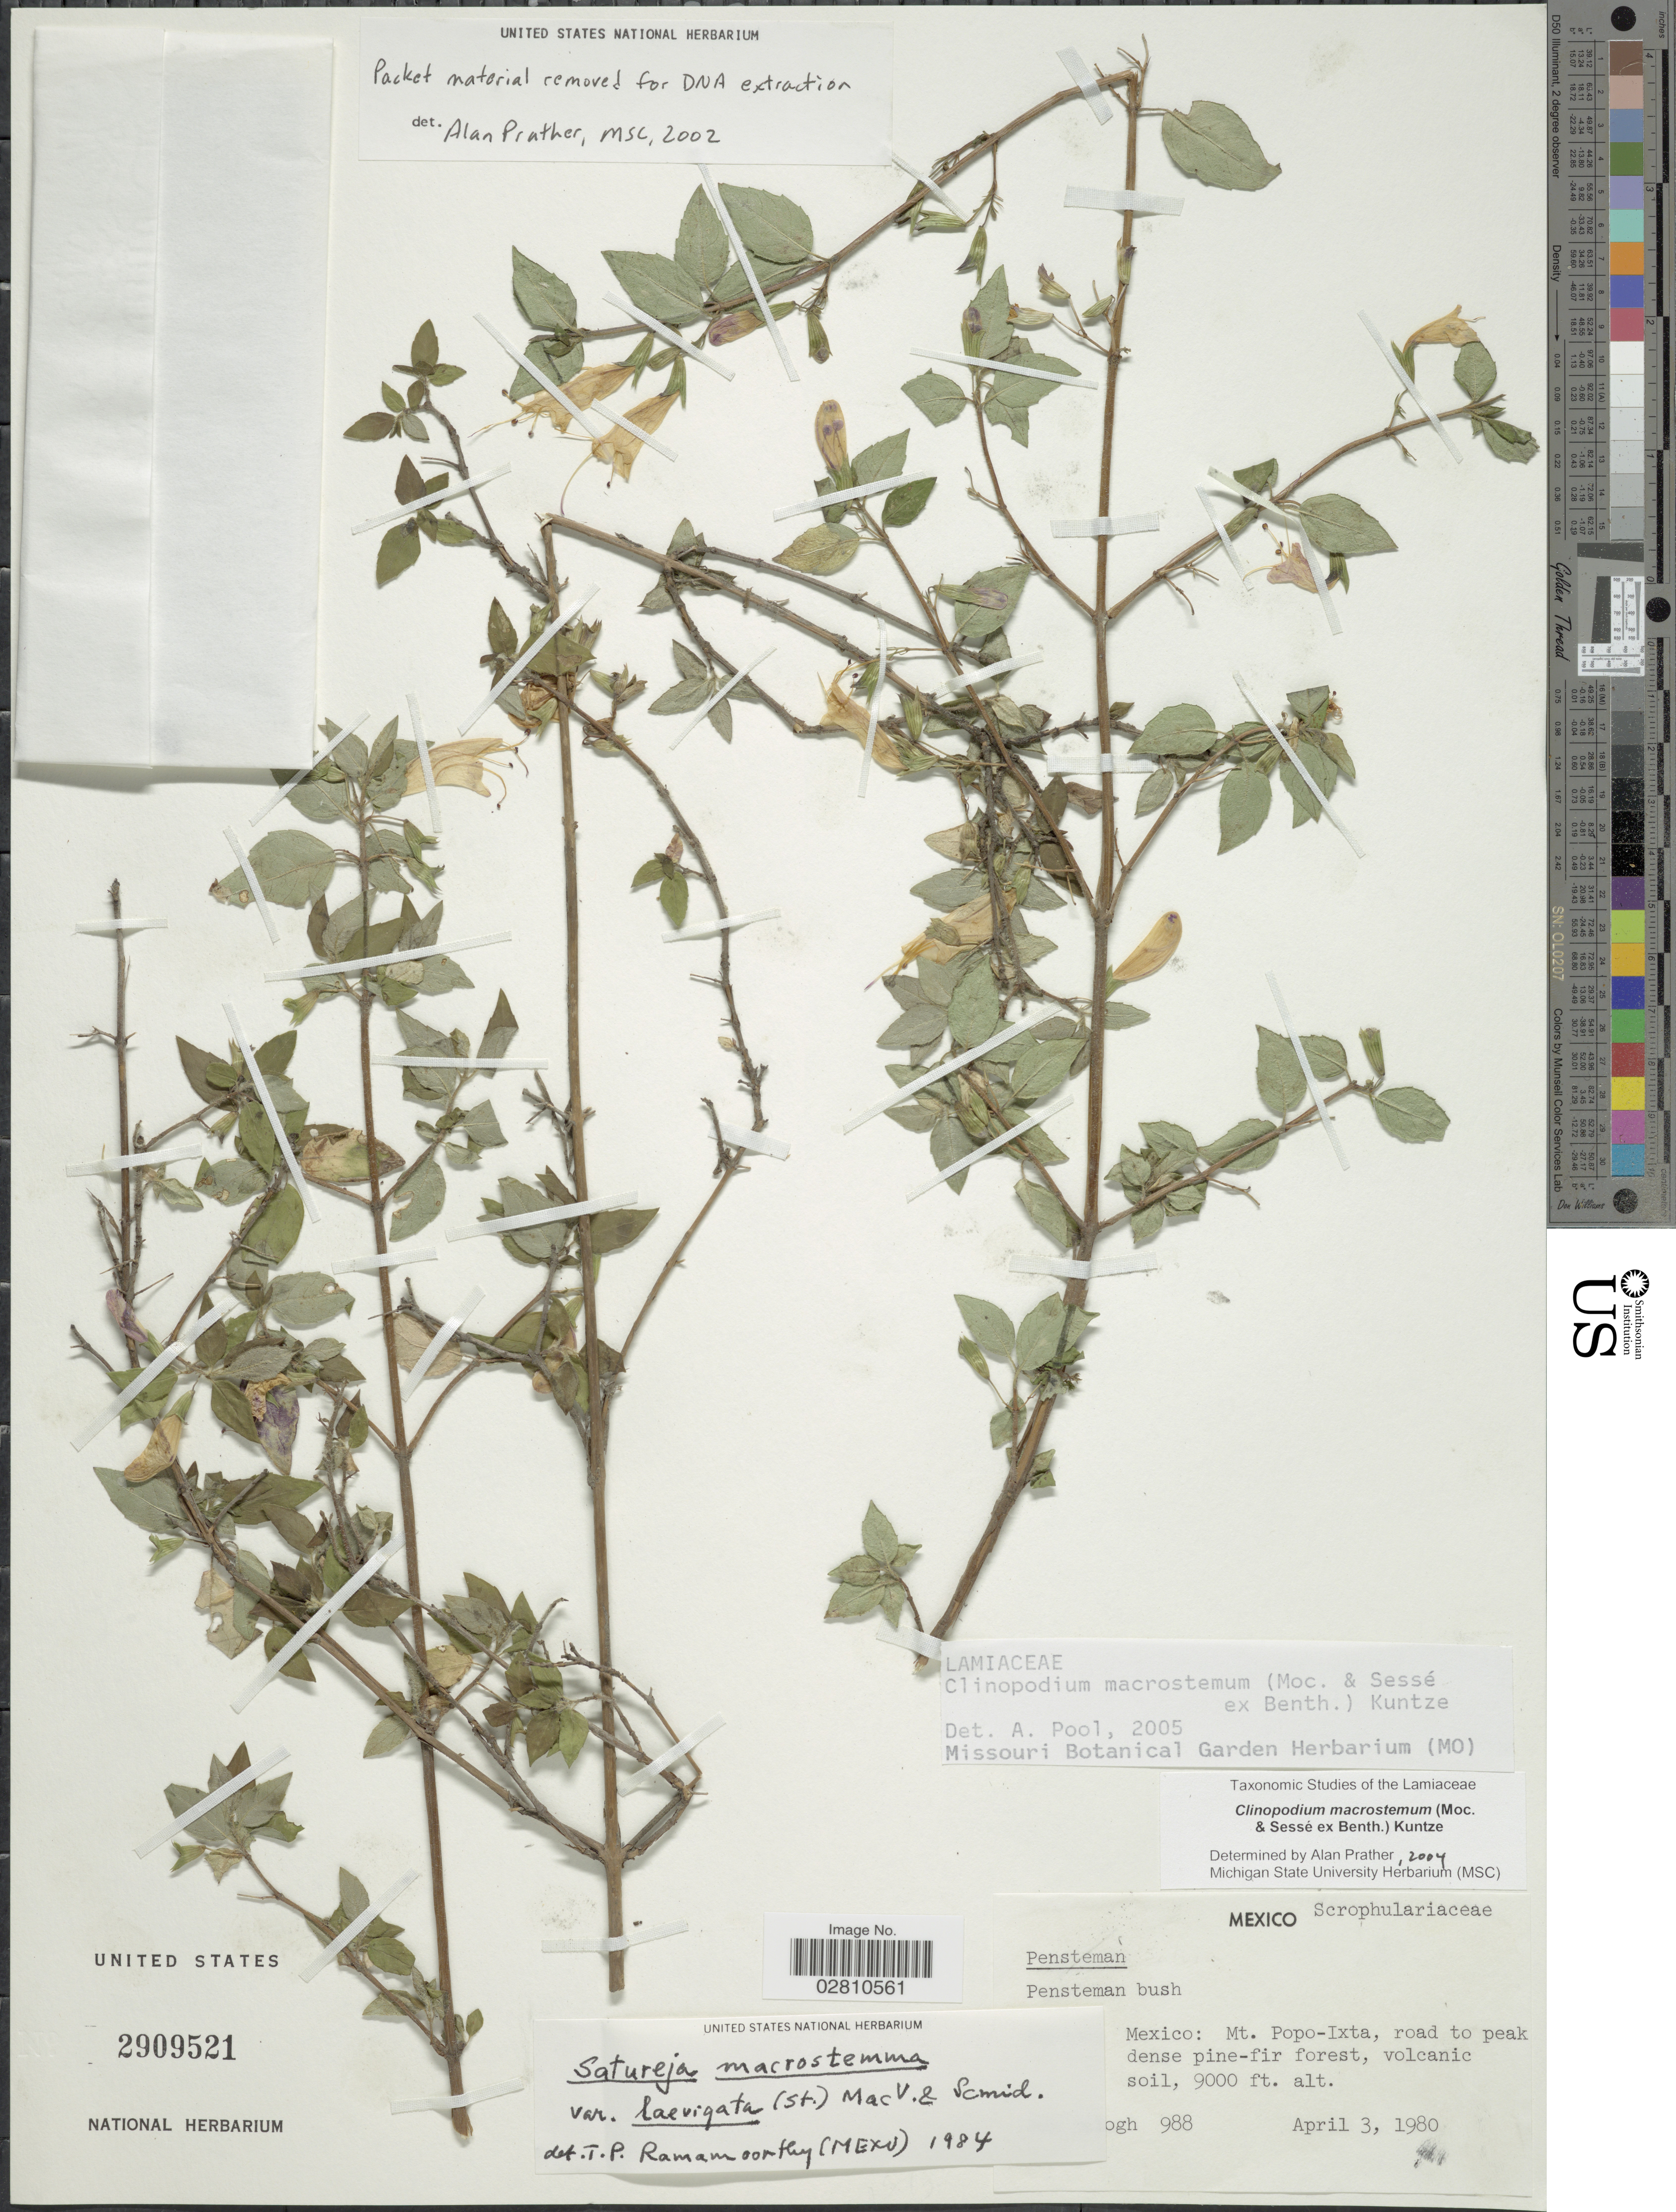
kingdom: Plantae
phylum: Tracheophyta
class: Magnoliopsida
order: Lamiales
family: Lamiaceae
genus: Clinopodium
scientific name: Clinopodium macrostemum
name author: (Moc. & Sessé ex Benth.) Kuntze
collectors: P. Balogh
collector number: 988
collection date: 1980-04-03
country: Mexico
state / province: México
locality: Mt. Popo-Ixta, road to peak dense pine-fir forest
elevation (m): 2743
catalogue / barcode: US 2909521